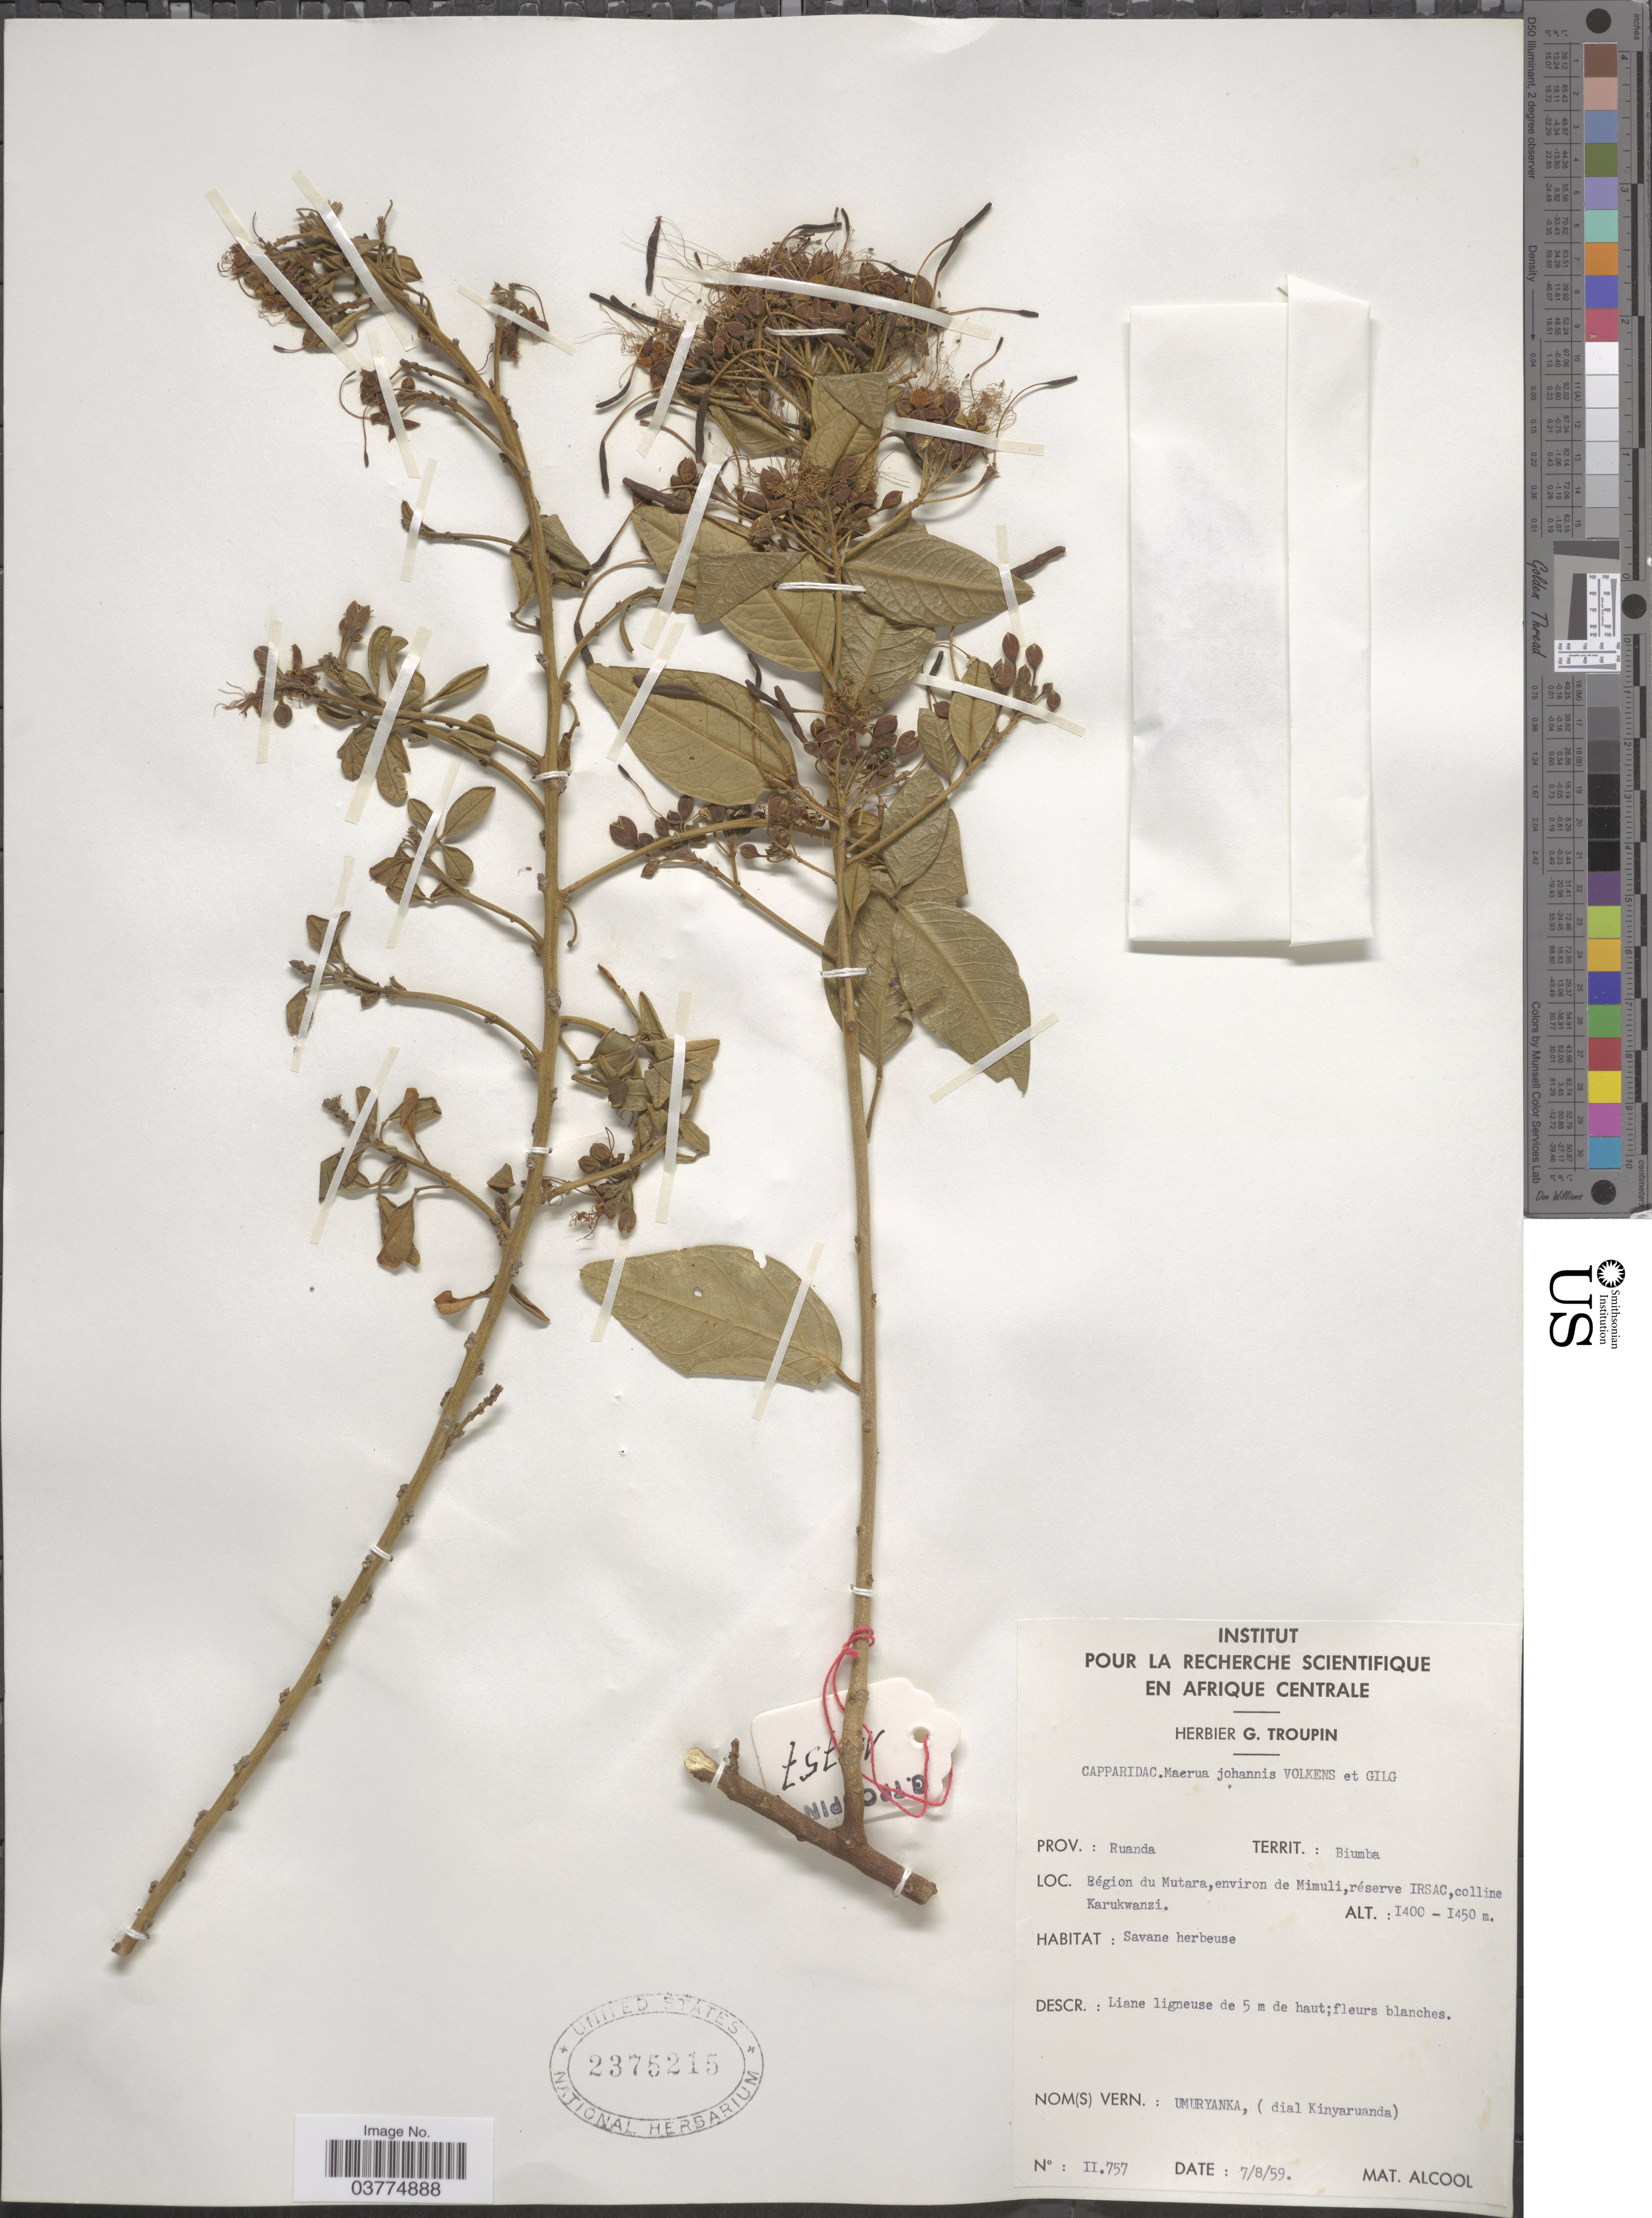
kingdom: Plantae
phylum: Tracheophyta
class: Magnoliopsida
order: Brassicales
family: Capparaceae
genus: Maerua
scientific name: Maerua johannis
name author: Volkens & Gilg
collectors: ex herb. G. Troupin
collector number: II757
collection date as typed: Transcribed d/m/y: 7/8/59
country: Rwanda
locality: Prov.: Ruanda, Territ.: Biumba. Région du Mutara, environ de Mimuli, réserve IRSAC, colline Karukwanzi.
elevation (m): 1400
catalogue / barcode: US 2375215